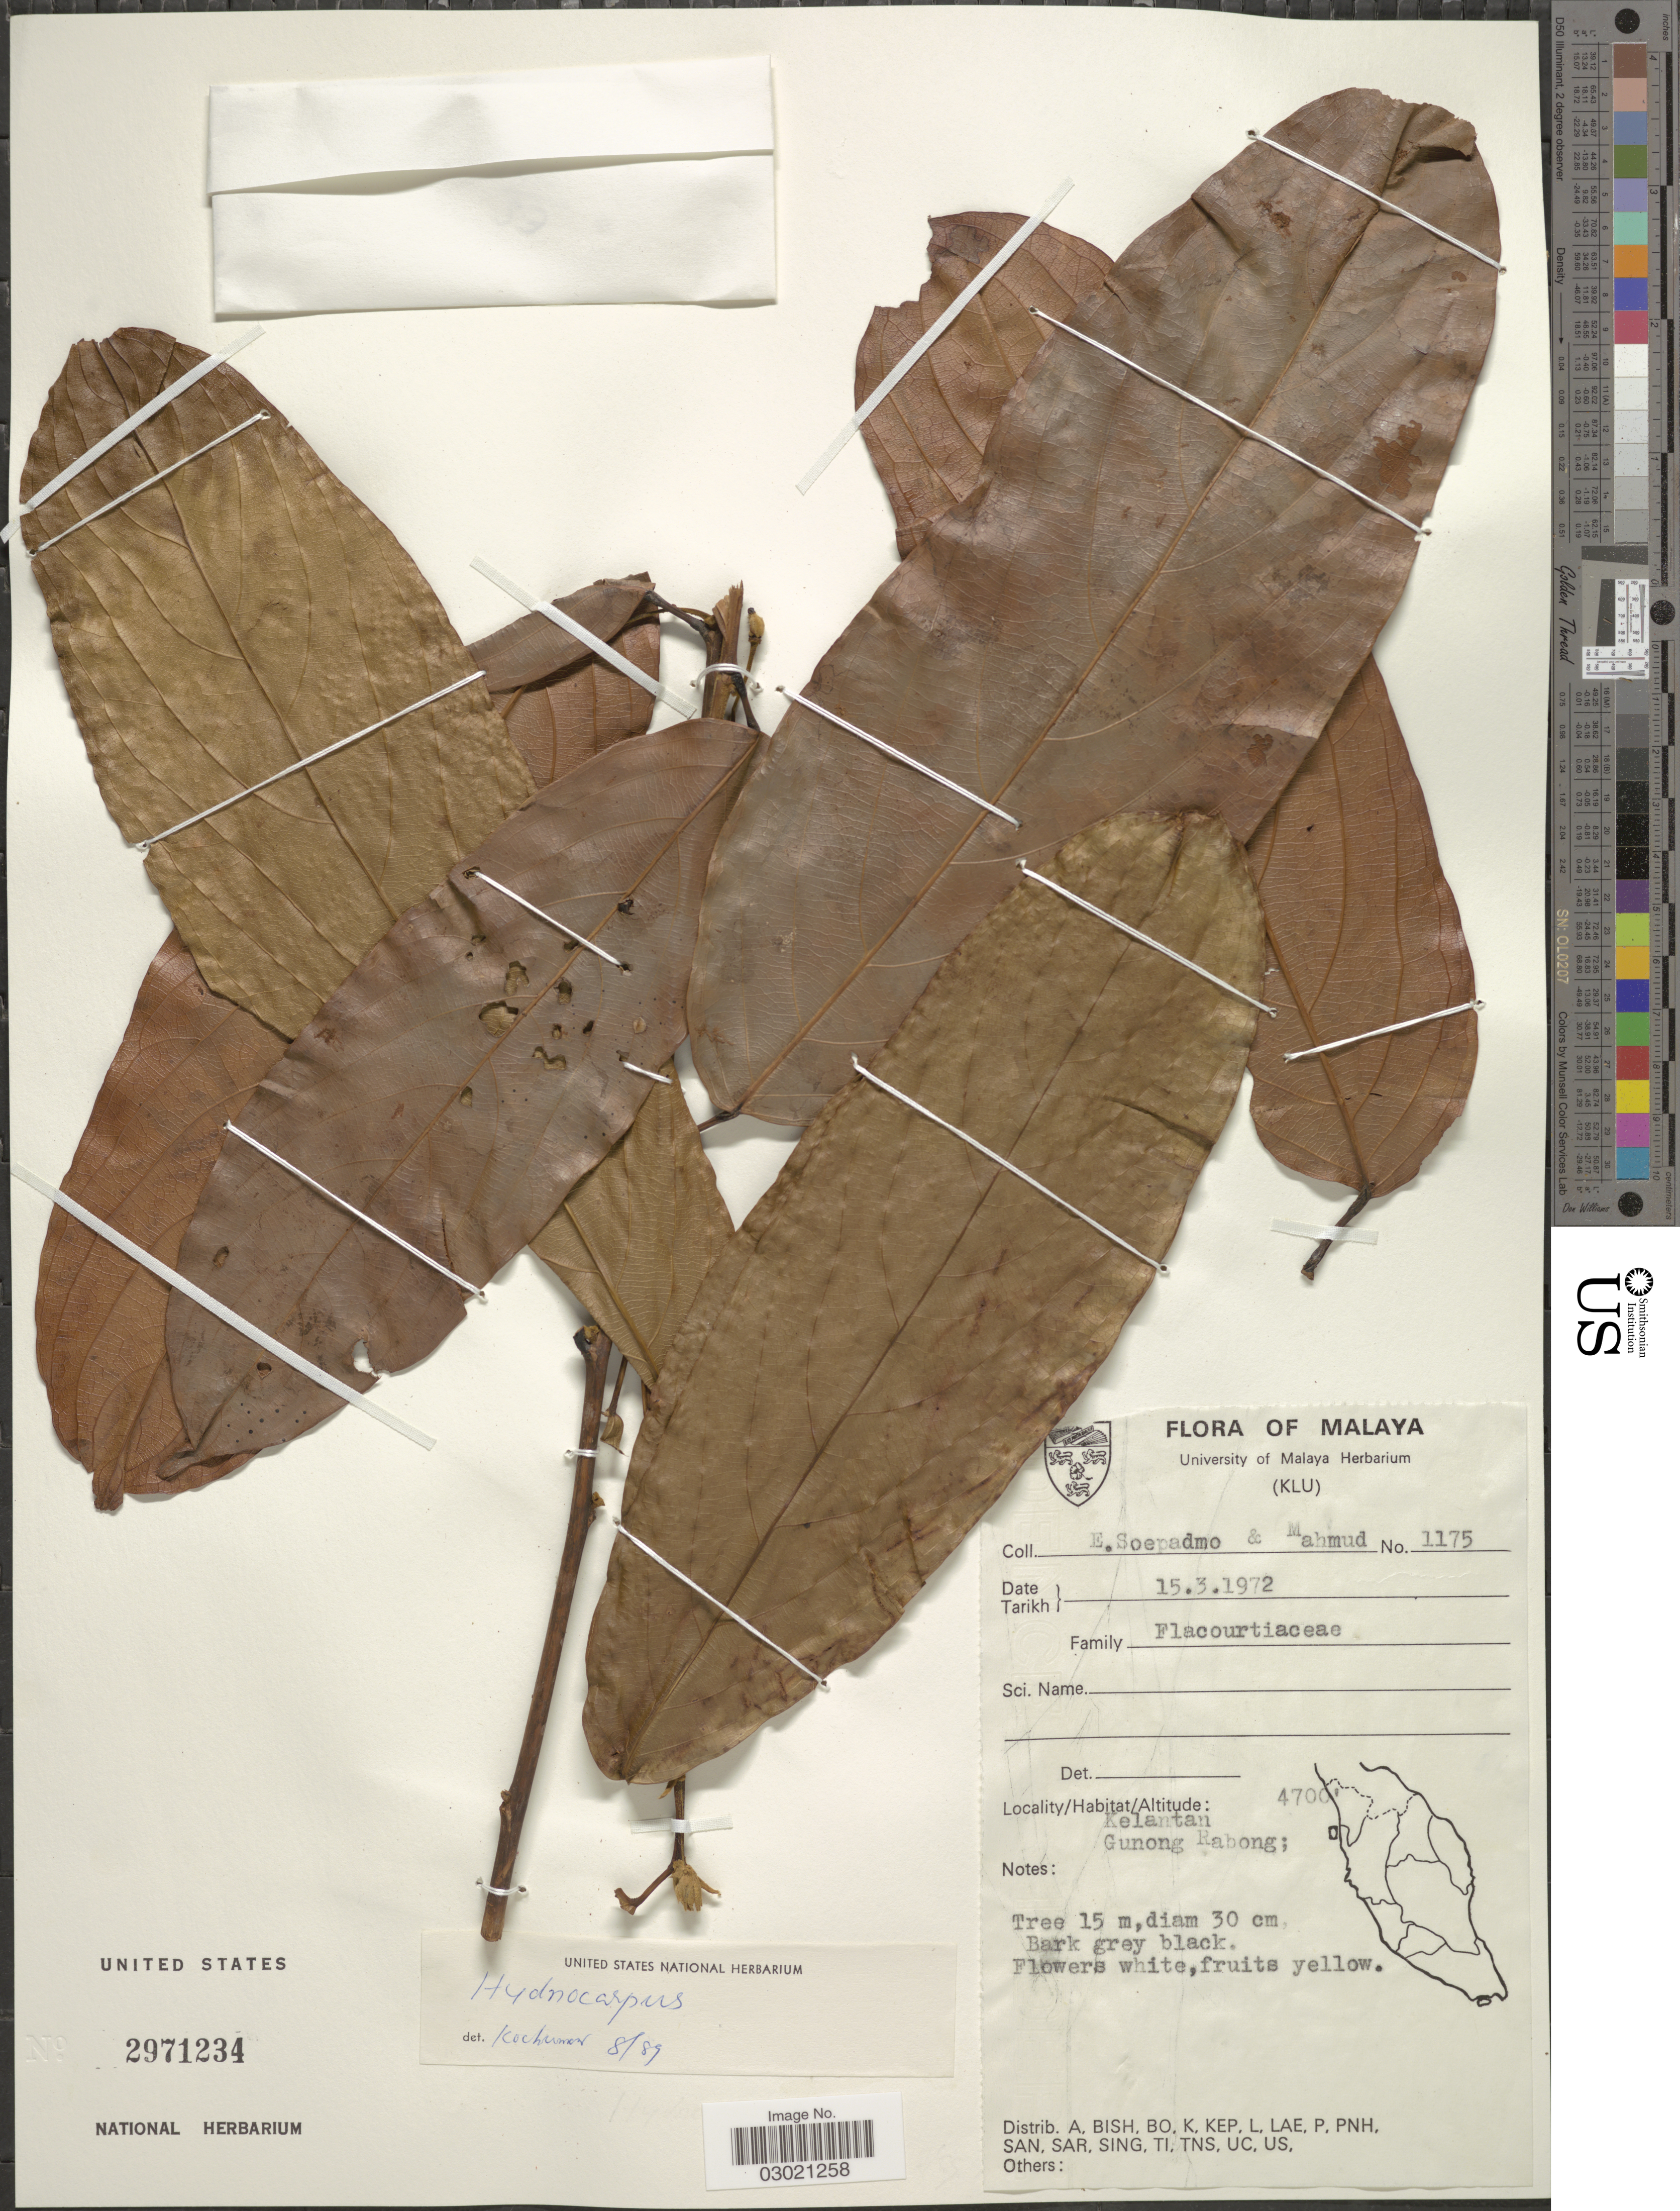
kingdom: Plantae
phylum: Tracheophyta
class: Magnoliopsida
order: Malpighiales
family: Achariaceae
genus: Hydnocarpus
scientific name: Hydnocarpus sp.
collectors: E. Soepadmo & -. Mahmud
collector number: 1175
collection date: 1972-03-15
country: Malaysia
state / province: Kelantan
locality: Malay, Kelantan, Gunong Rabong.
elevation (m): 1433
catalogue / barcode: US 2971234